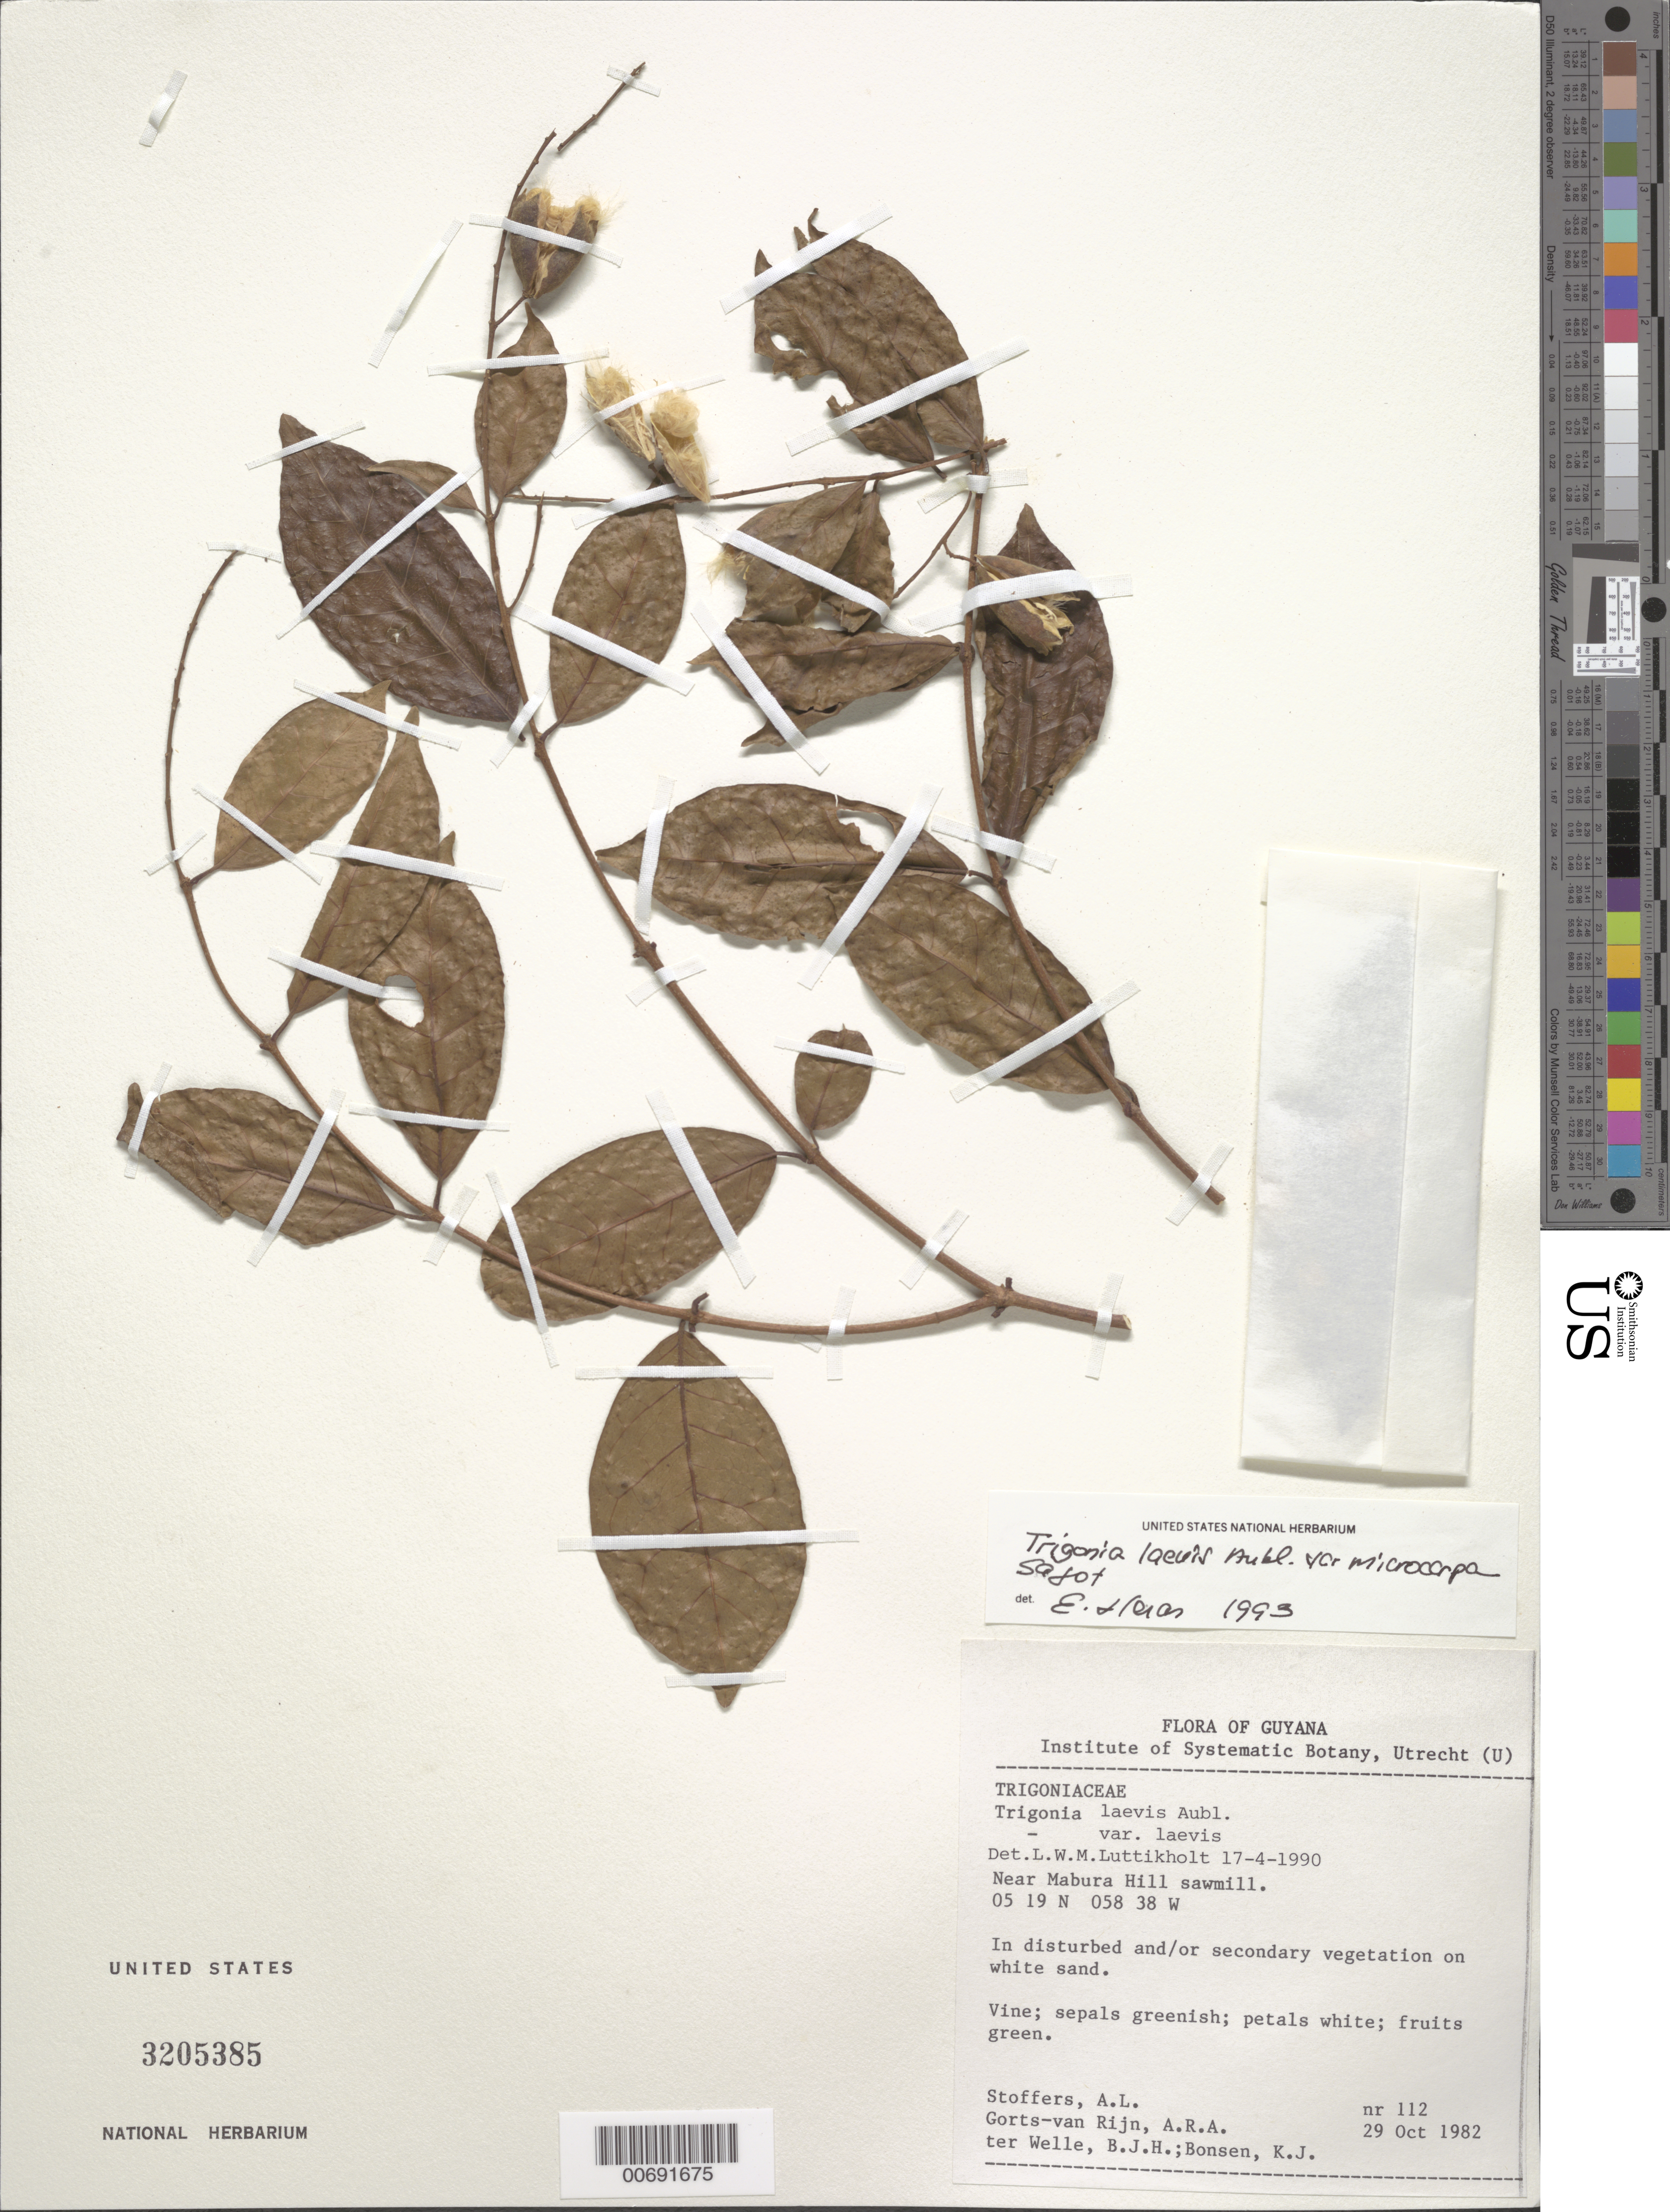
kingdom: Plantae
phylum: Tracheophyta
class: Magnoliopsida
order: Malpighiales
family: Trigoniaceae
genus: Trigonia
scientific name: Trigonia laevis var. microcarpa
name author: (Sagot ex Warm.) Sagot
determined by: Lleras, E.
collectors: A. Stoffers, A. .R. A. Görts-van Rijn, B. Welle & K. Bonsen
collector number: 112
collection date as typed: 29-Oct-82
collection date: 1982-10-29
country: Guyana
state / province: U. Demerara-Berbice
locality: Mabura Hill, near sawmill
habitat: Disturbed/secondary vegetation on white sand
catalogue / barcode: US 3205385